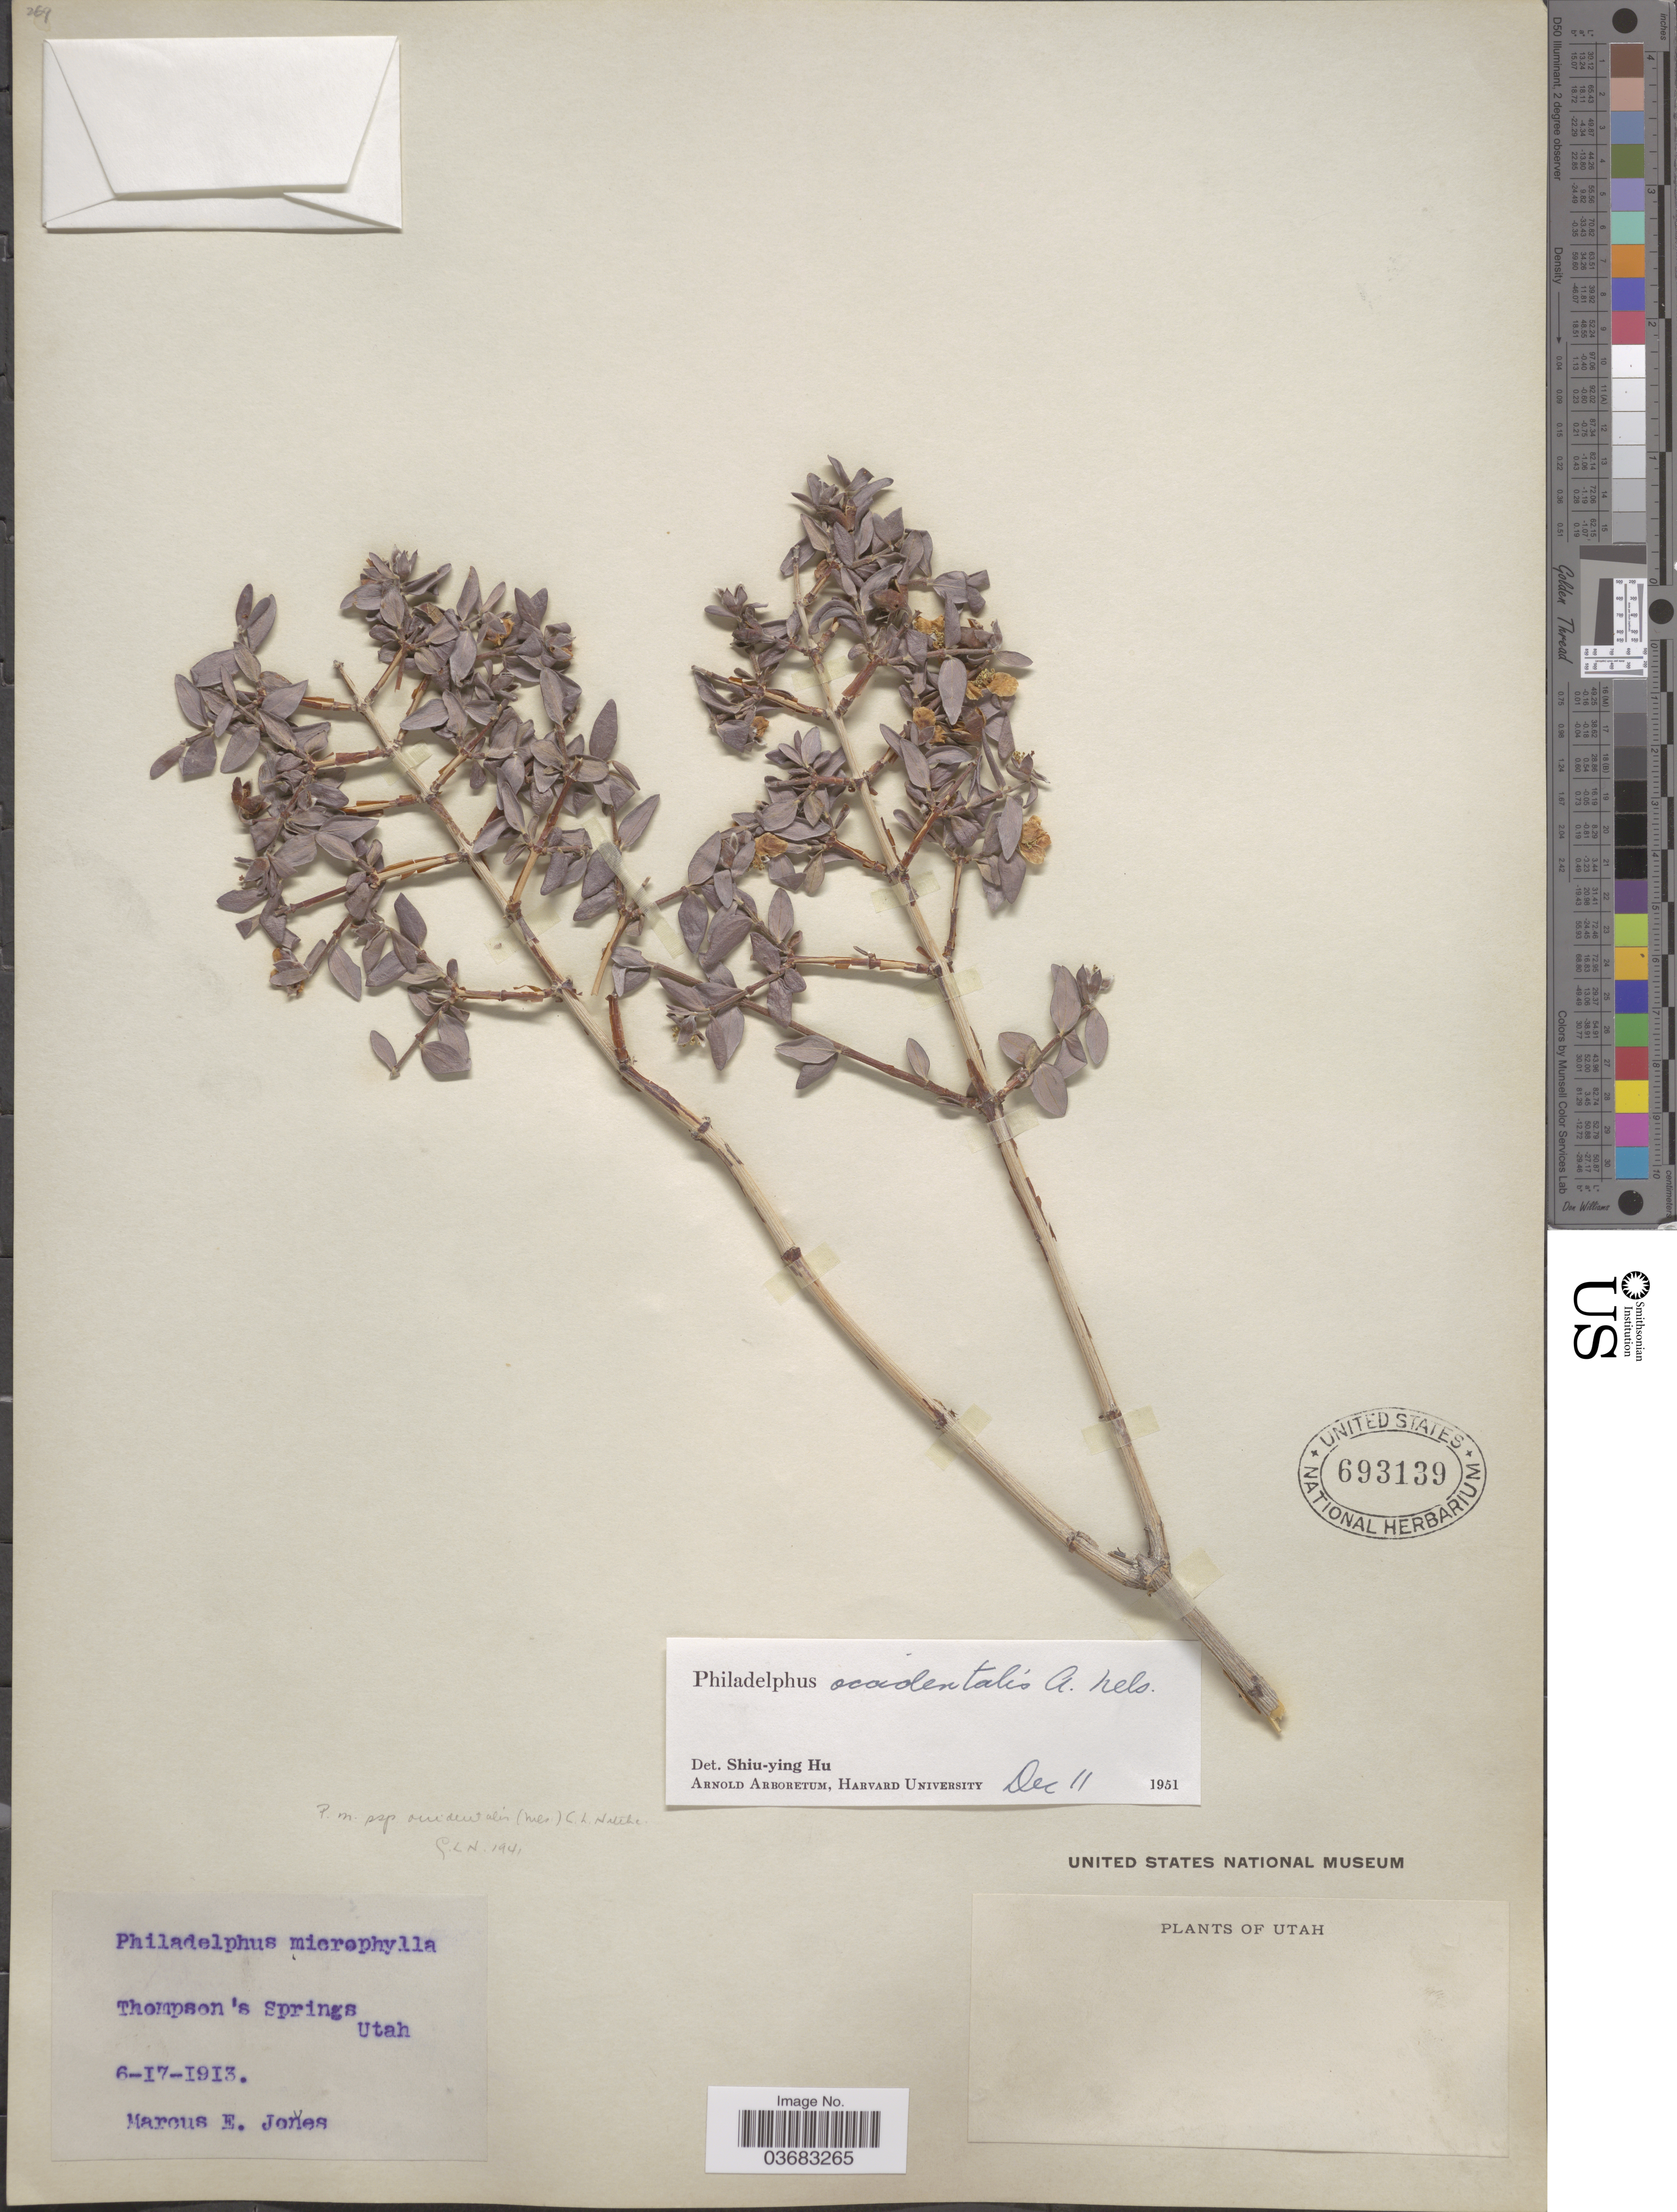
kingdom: Plantae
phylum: Tracheophyta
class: Magnoliopsida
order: Cornales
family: Hydrangeaceae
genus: Philadelphus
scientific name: Philadelphus occidentalis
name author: A. Nelson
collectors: M. E. Jones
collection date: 1913-06-17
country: United States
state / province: Utah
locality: Thompson's Springs.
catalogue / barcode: US 693139